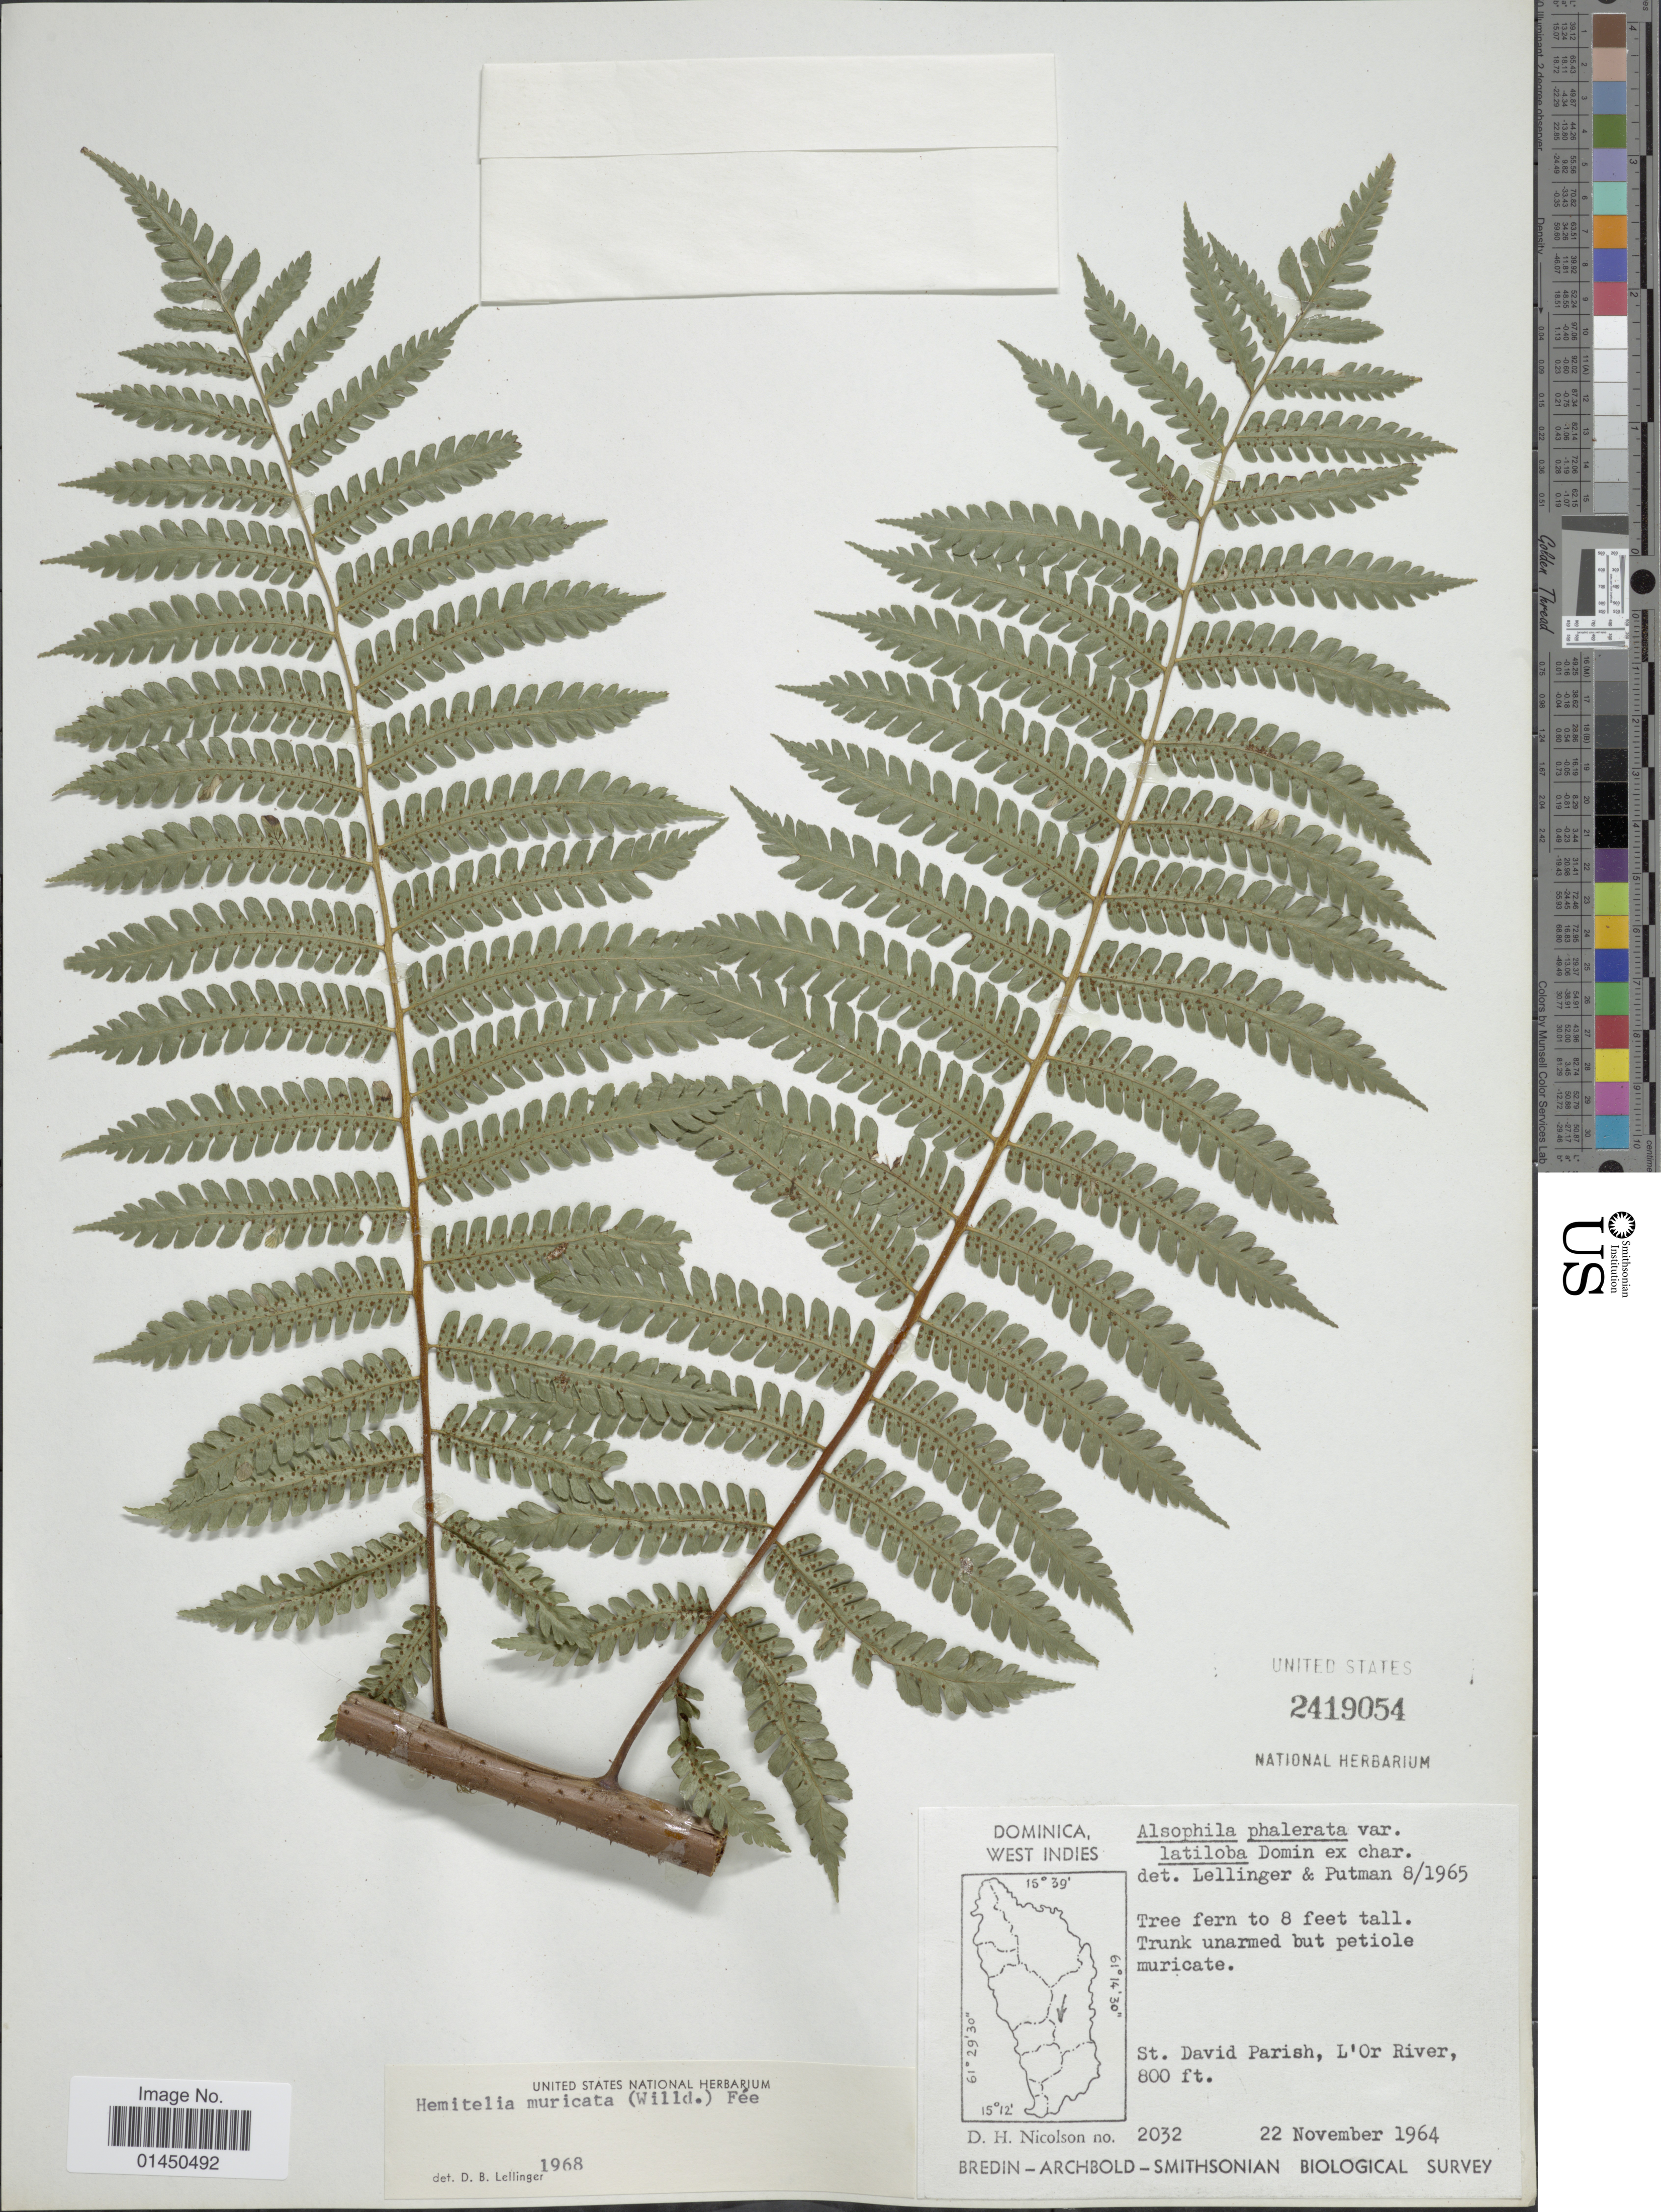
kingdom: Plantae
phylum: Tracheophyta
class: Polypodiopsida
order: Cyatheales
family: Cyatheaceae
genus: Cyathea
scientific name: Cyathea muricata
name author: (Willd.) Fée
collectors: D. H. Nicolson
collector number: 2032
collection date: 1964-11-22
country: Dominica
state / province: St. David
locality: L'Or River.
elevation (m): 244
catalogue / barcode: US 2419054